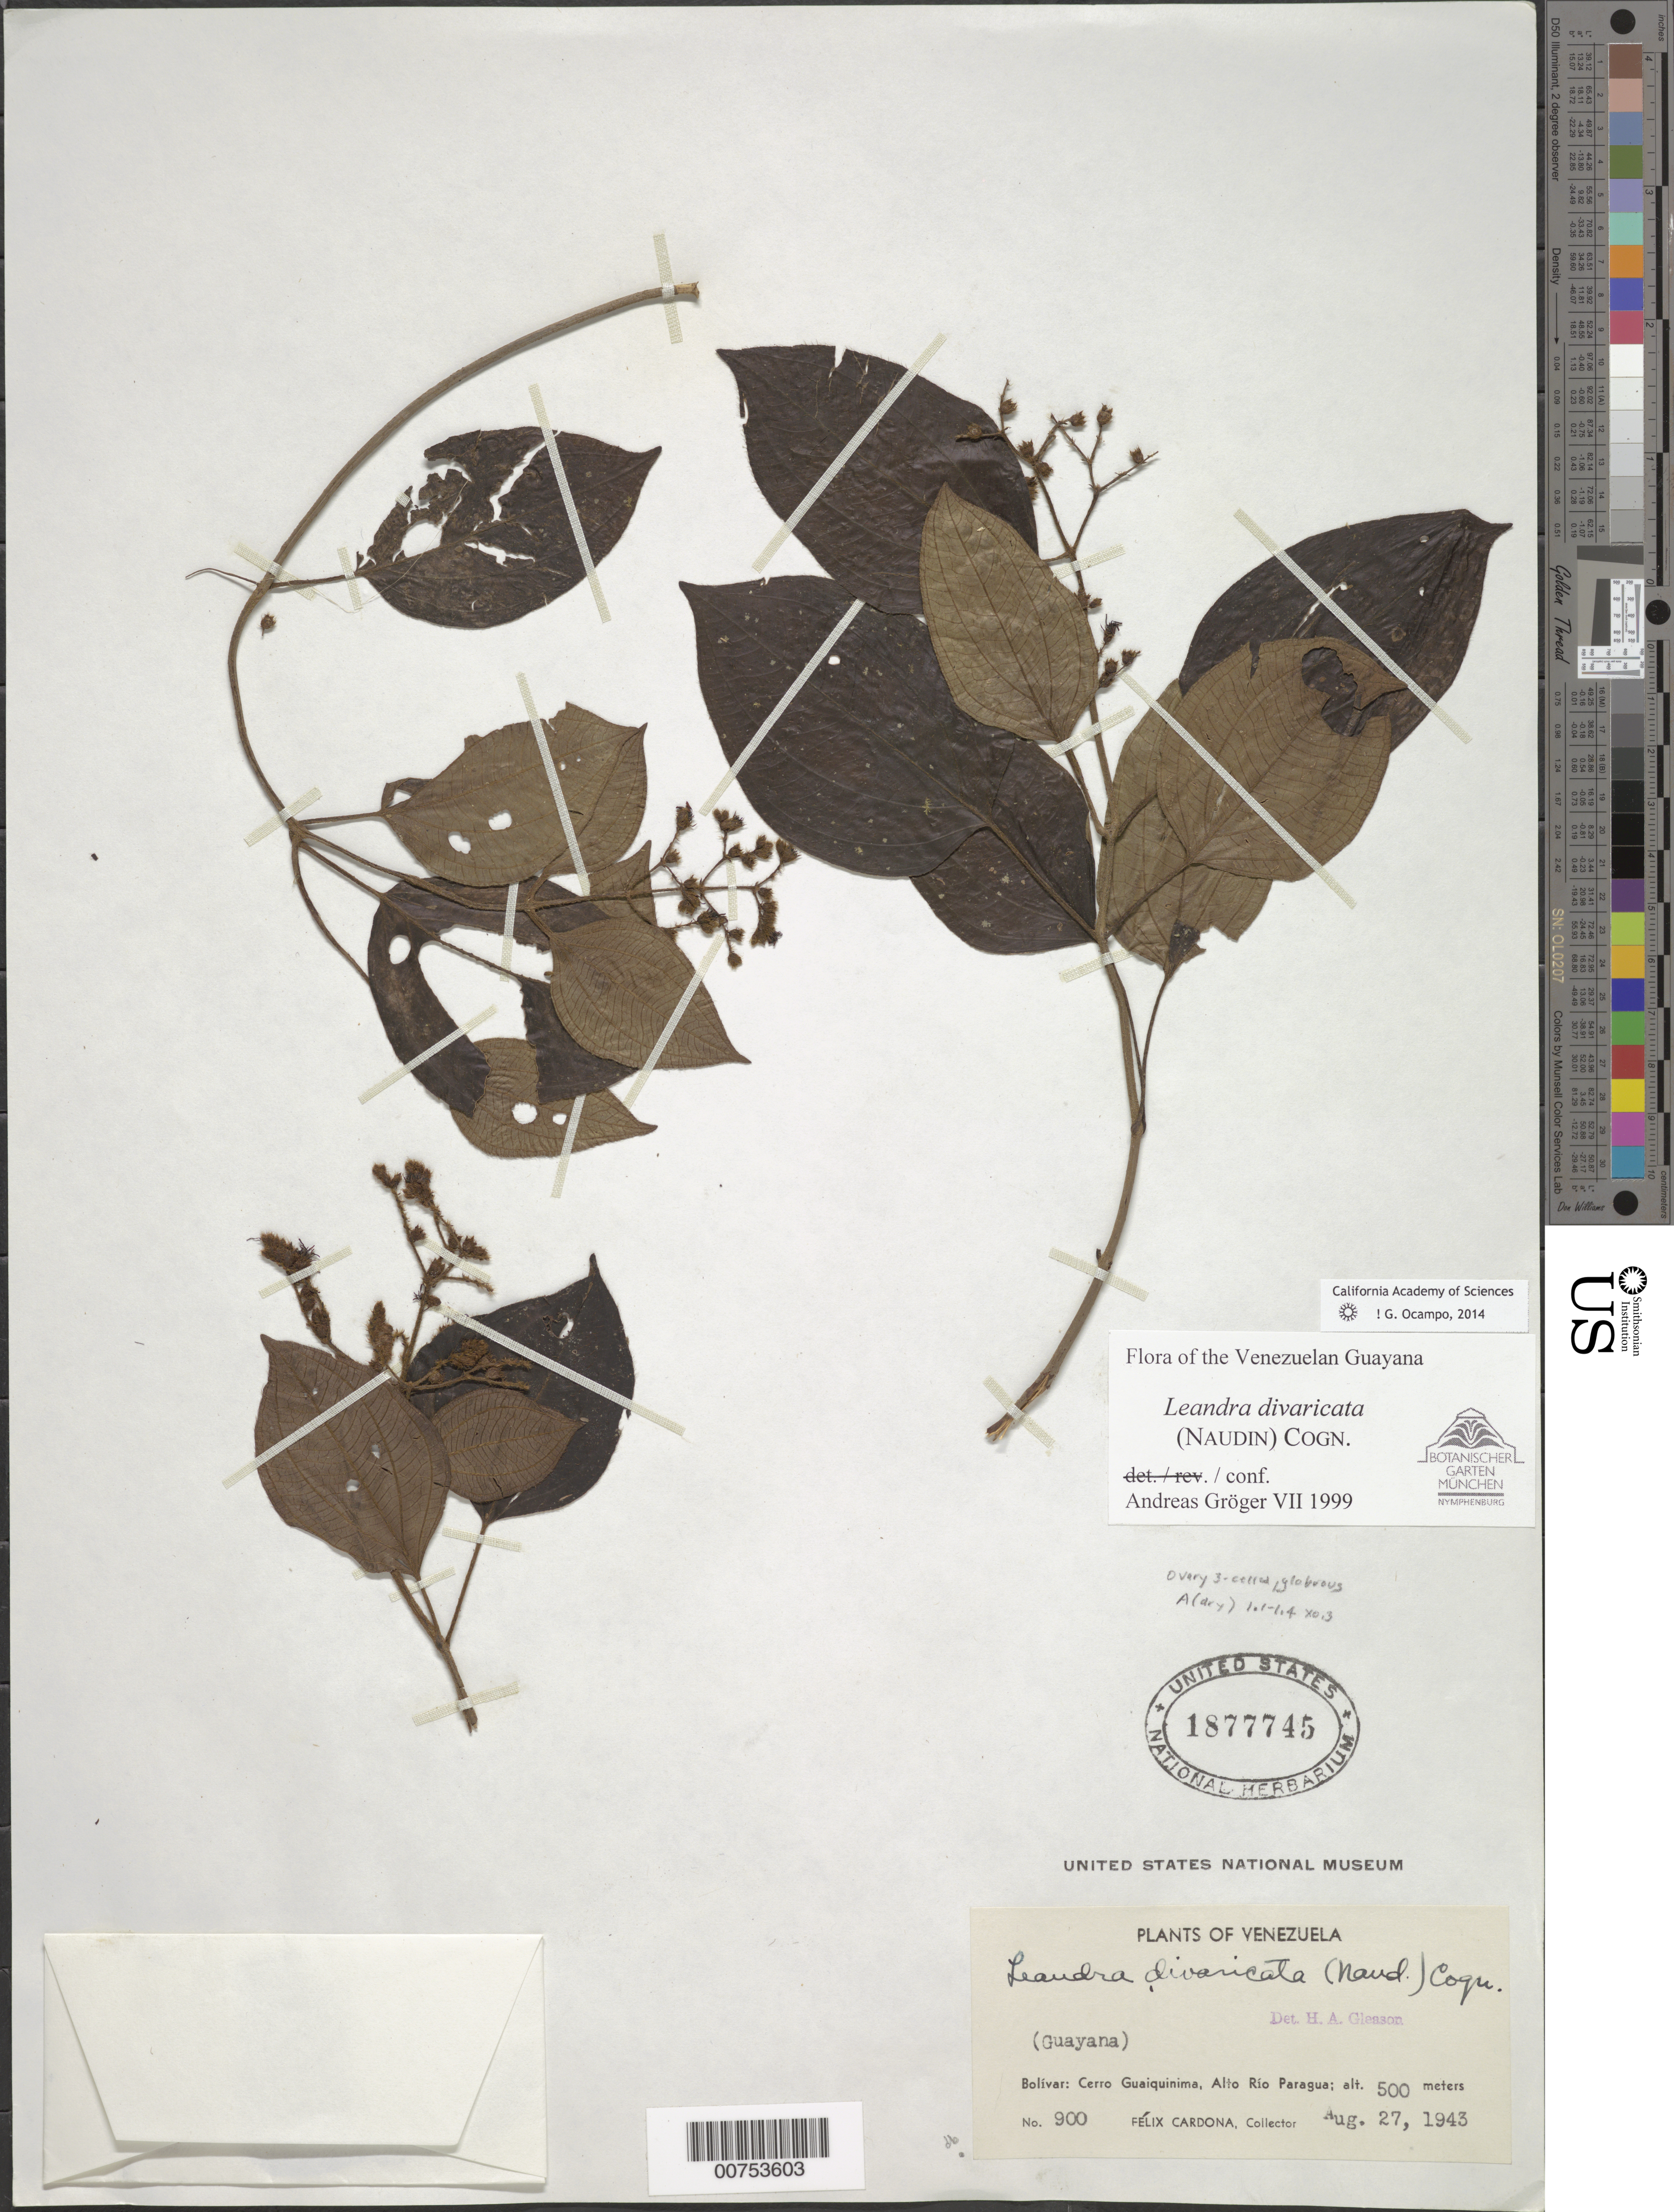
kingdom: Plantae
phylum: Tracheophyta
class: Magnoliopsida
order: Myrtales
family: Melastomataceae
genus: Leandra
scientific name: Leandra divaricata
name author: (Naudin) Cogn.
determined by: Gröger, A.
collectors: F. Cardona Puig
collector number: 900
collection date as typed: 27-Aug-43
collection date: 1943-08-27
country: Venezuela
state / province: Bolívar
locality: Alto Río Paragua, Cerro Guaiquinima (Guayana)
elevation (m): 500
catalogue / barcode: US 1877745